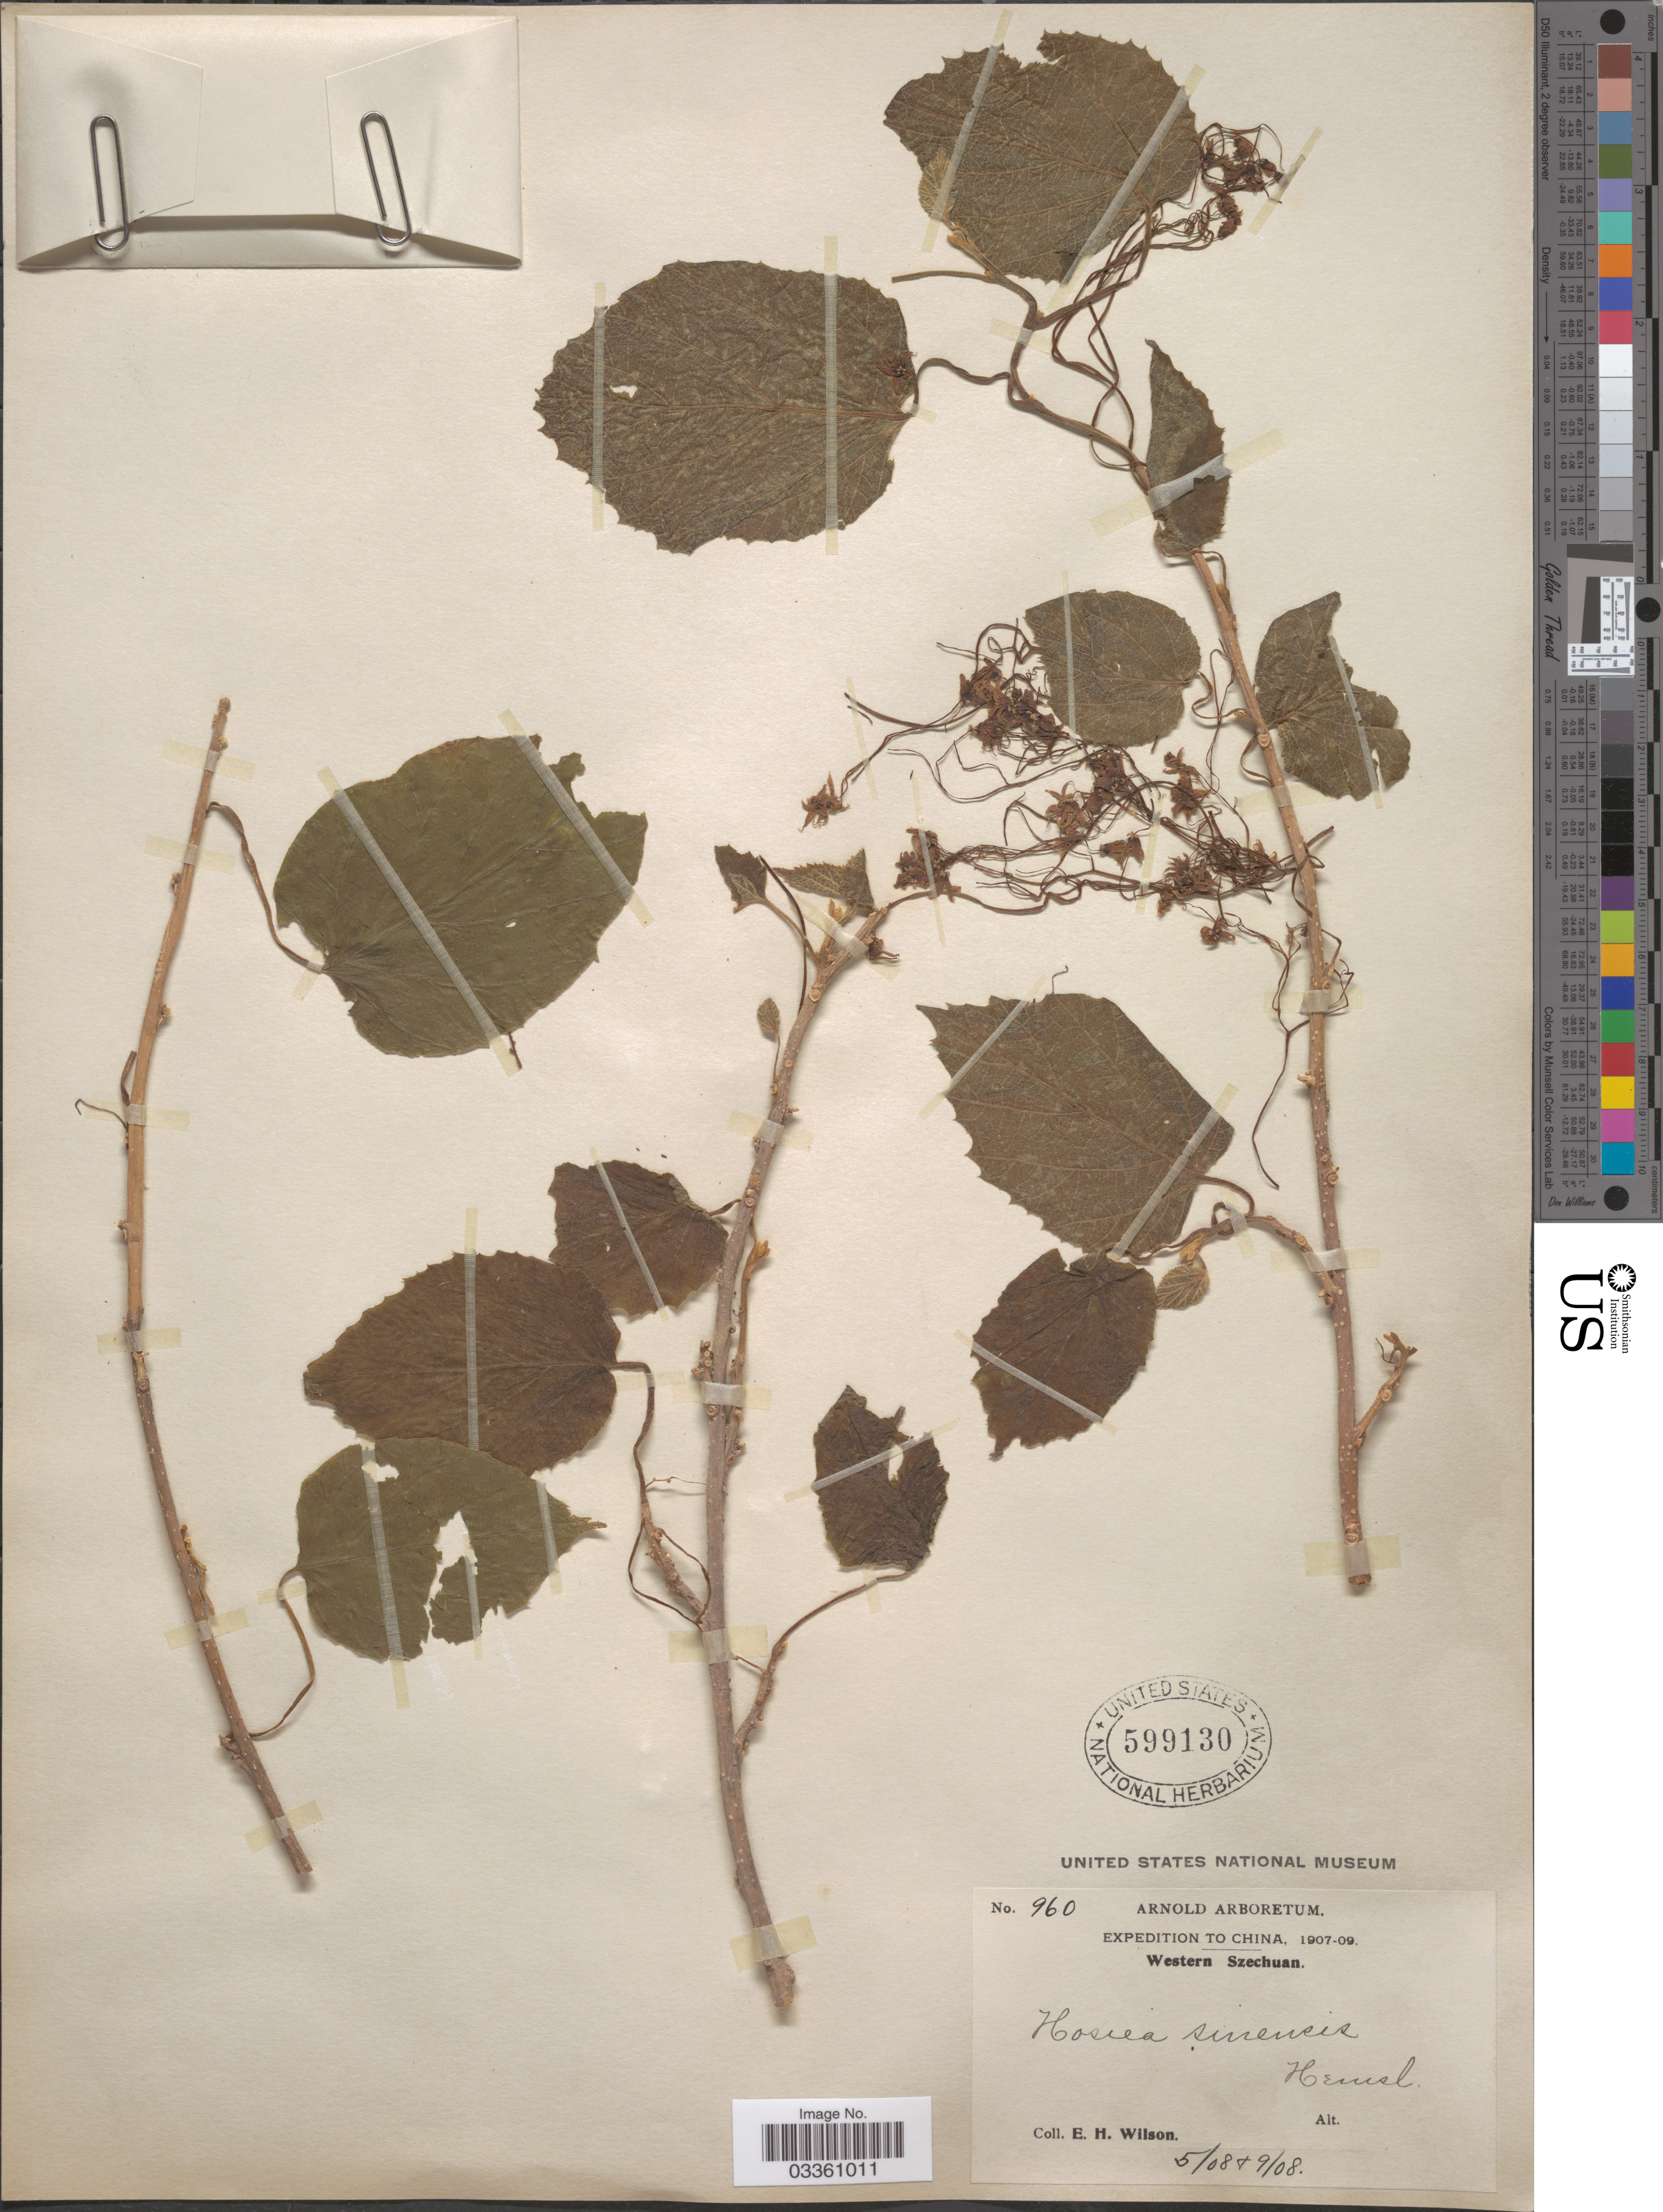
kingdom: Plantae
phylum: Tracheophyta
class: Magnoliopsida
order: Icacinales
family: Icacinaceae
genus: Hosiea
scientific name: Hosiea sinensis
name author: (Oliv.) Hemsl. & E.H. Wilson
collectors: E. Wilson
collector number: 960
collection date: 1908-05/1908-09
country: China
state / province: Sichuan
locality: Western Szechuan.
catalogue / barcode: US 599130